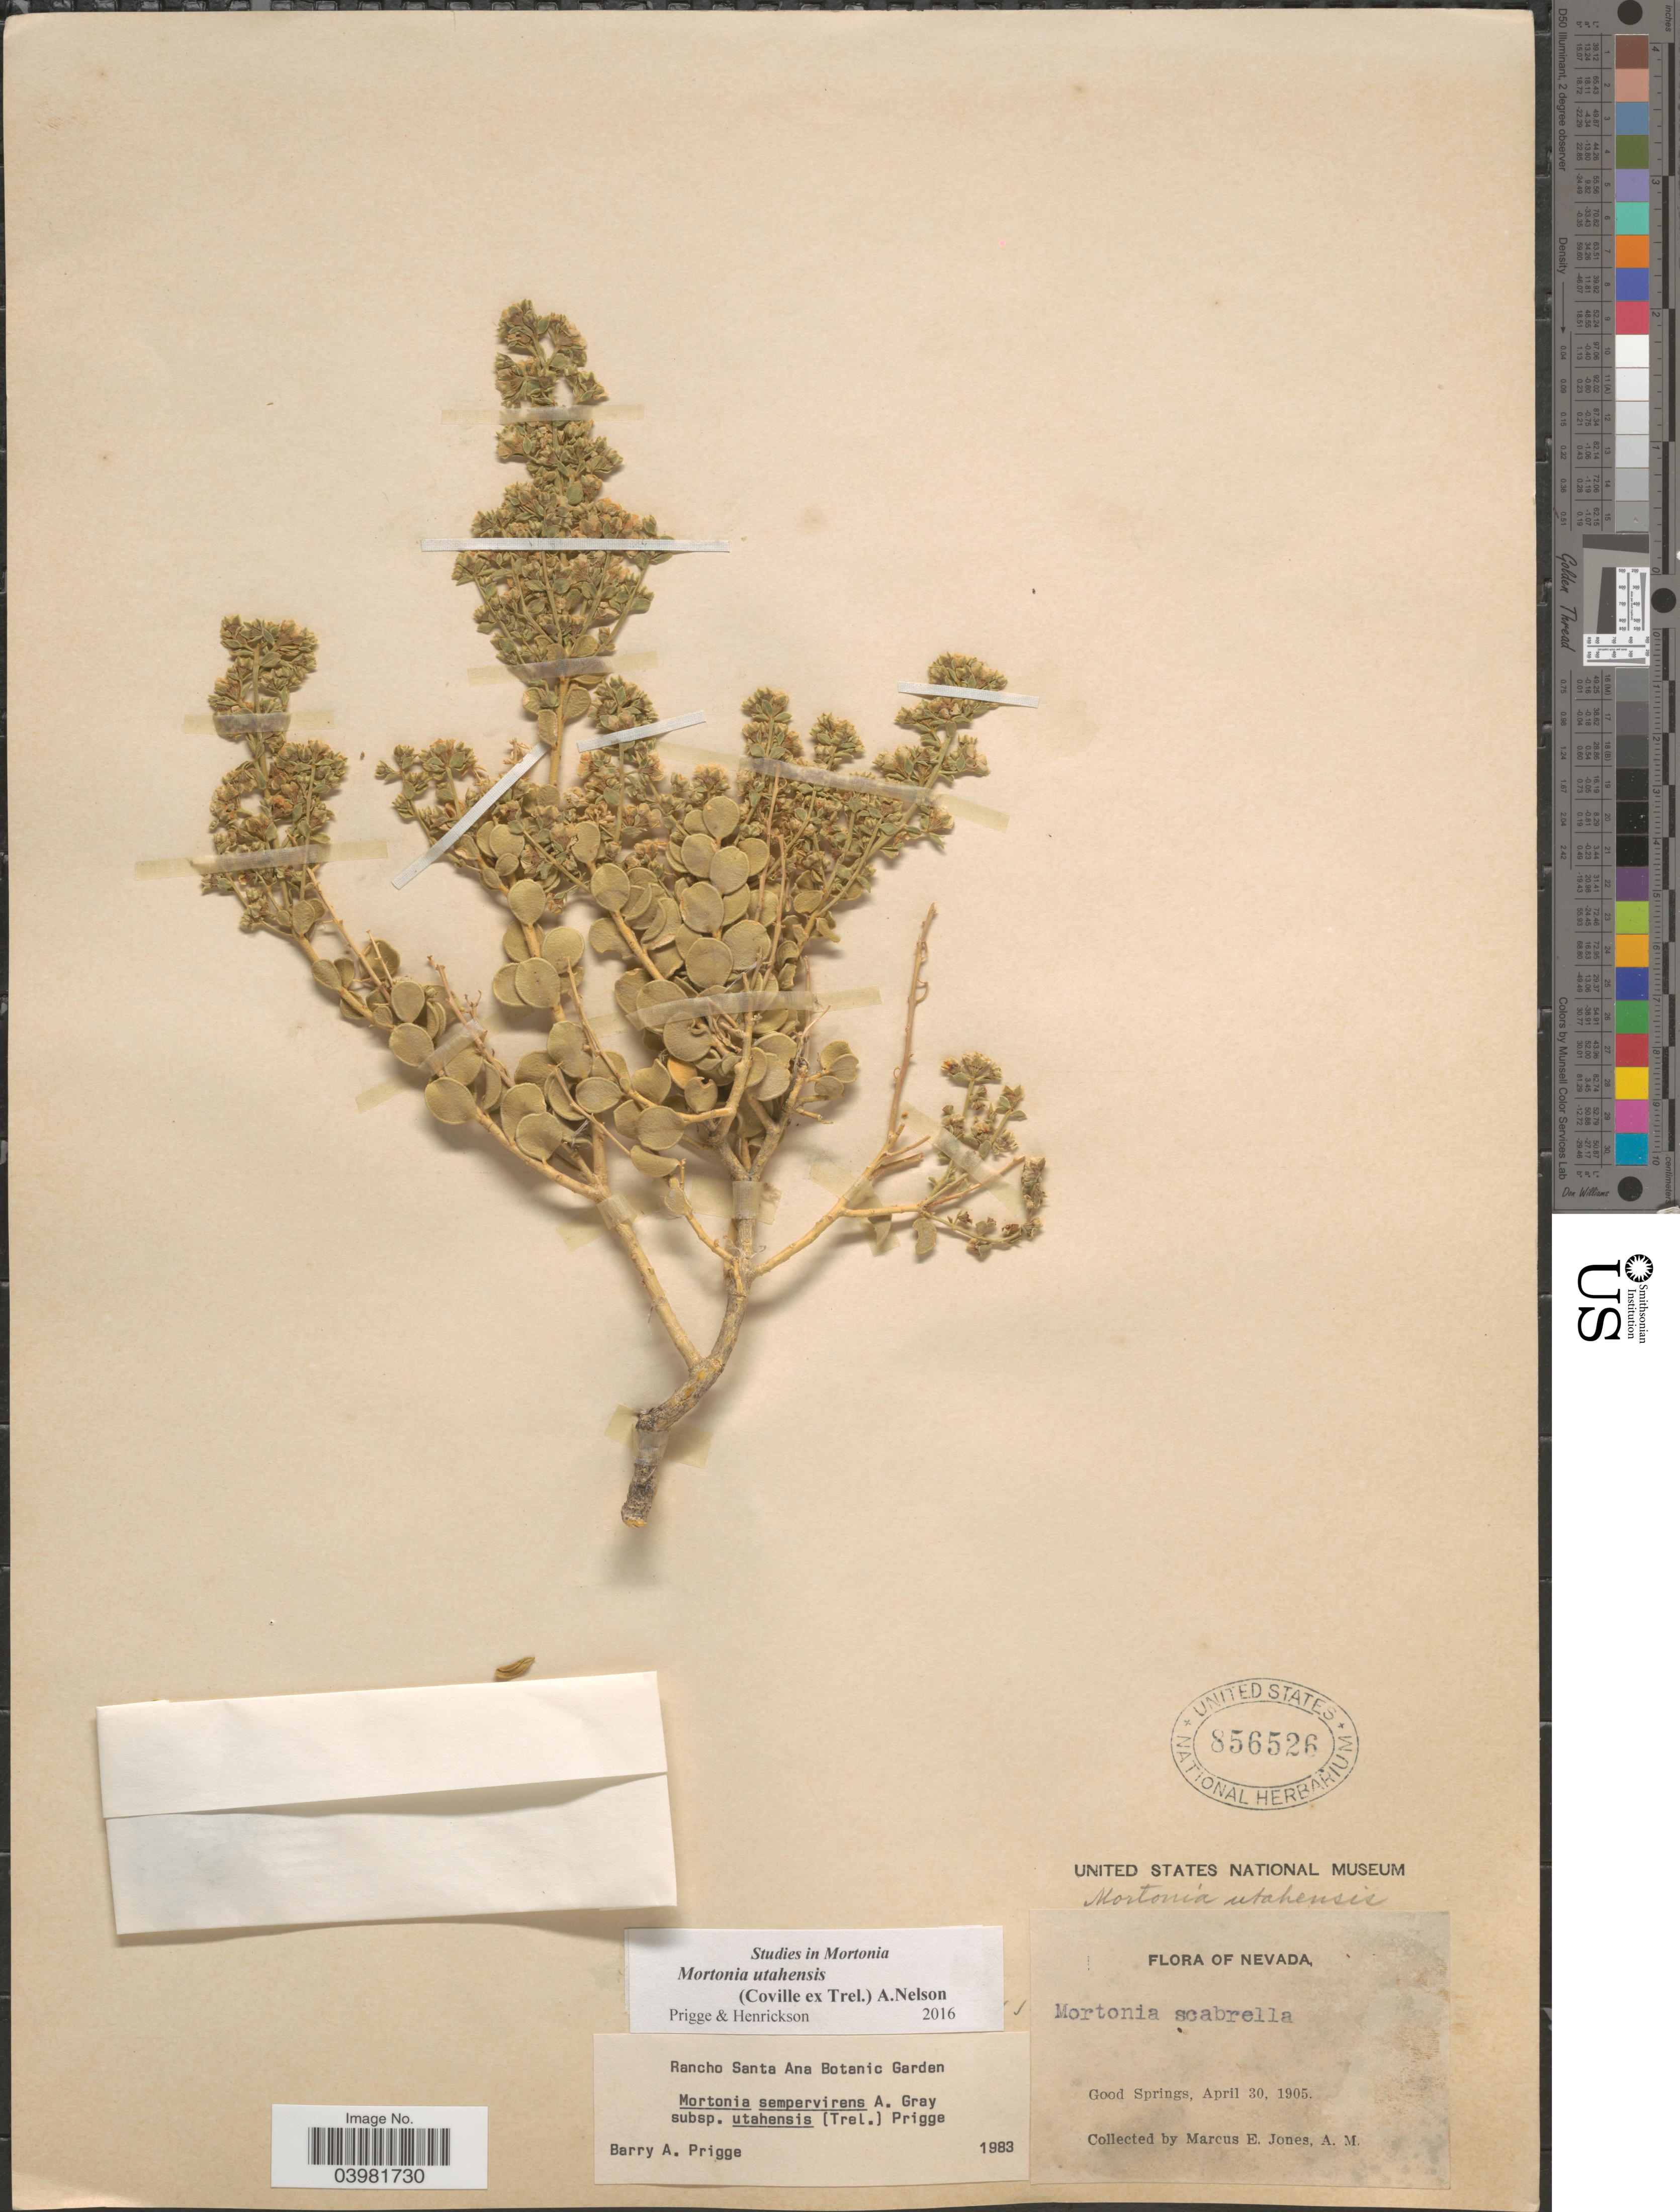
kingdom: Plantae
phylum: Tracheophyta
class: Magnoliopsida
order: Celastrales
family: Celastraceae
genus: Mortonia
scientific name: Mortonia utahensis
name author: (Coville ex Trel.) A. Nelson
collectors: M. E. Jones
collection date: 1905-04-30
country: United States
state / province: Nevada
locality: Good Springs.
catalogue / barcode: US 856526